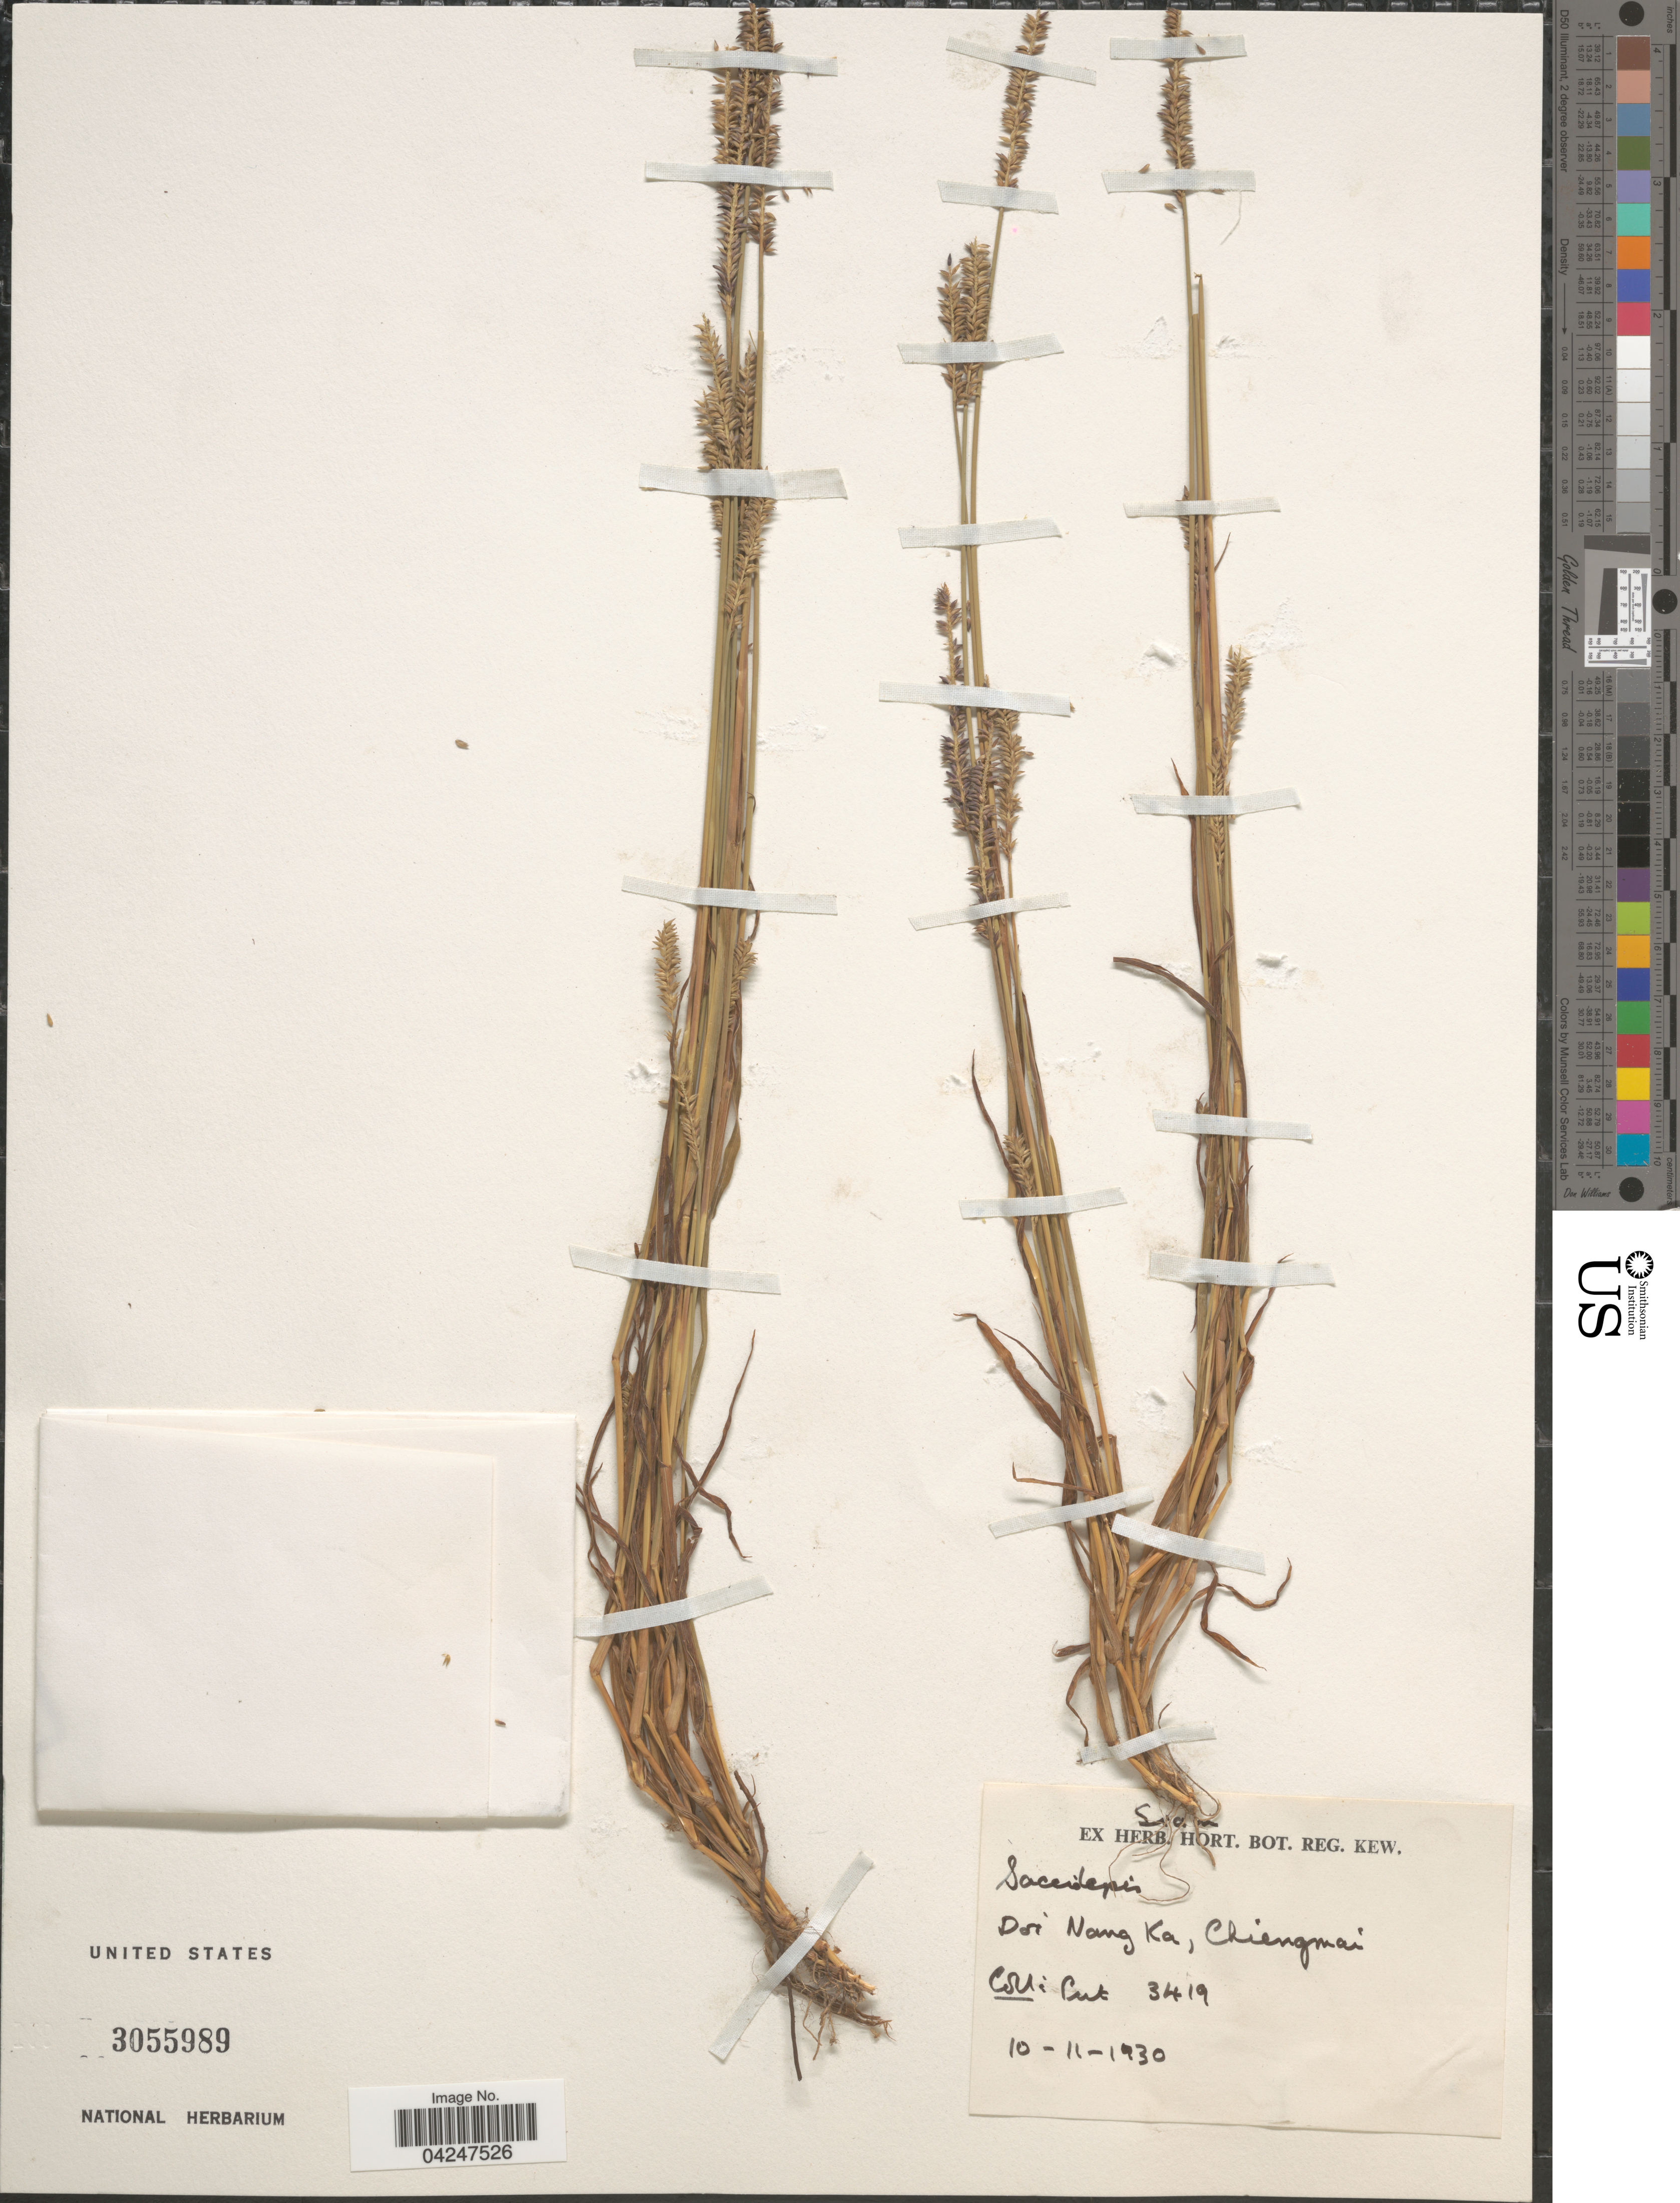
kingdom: Plantae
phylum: Tracheophyta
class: Liliopsida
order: Poales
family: Poaceae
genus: Sacciolepis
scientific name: Sacciolepis sp.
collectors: -. Put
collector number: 3419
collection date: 1930-11-10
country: Thailand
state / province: Chiang Mai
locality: Doi Nang Ka, Chiengmai.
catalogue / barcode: US 3055989